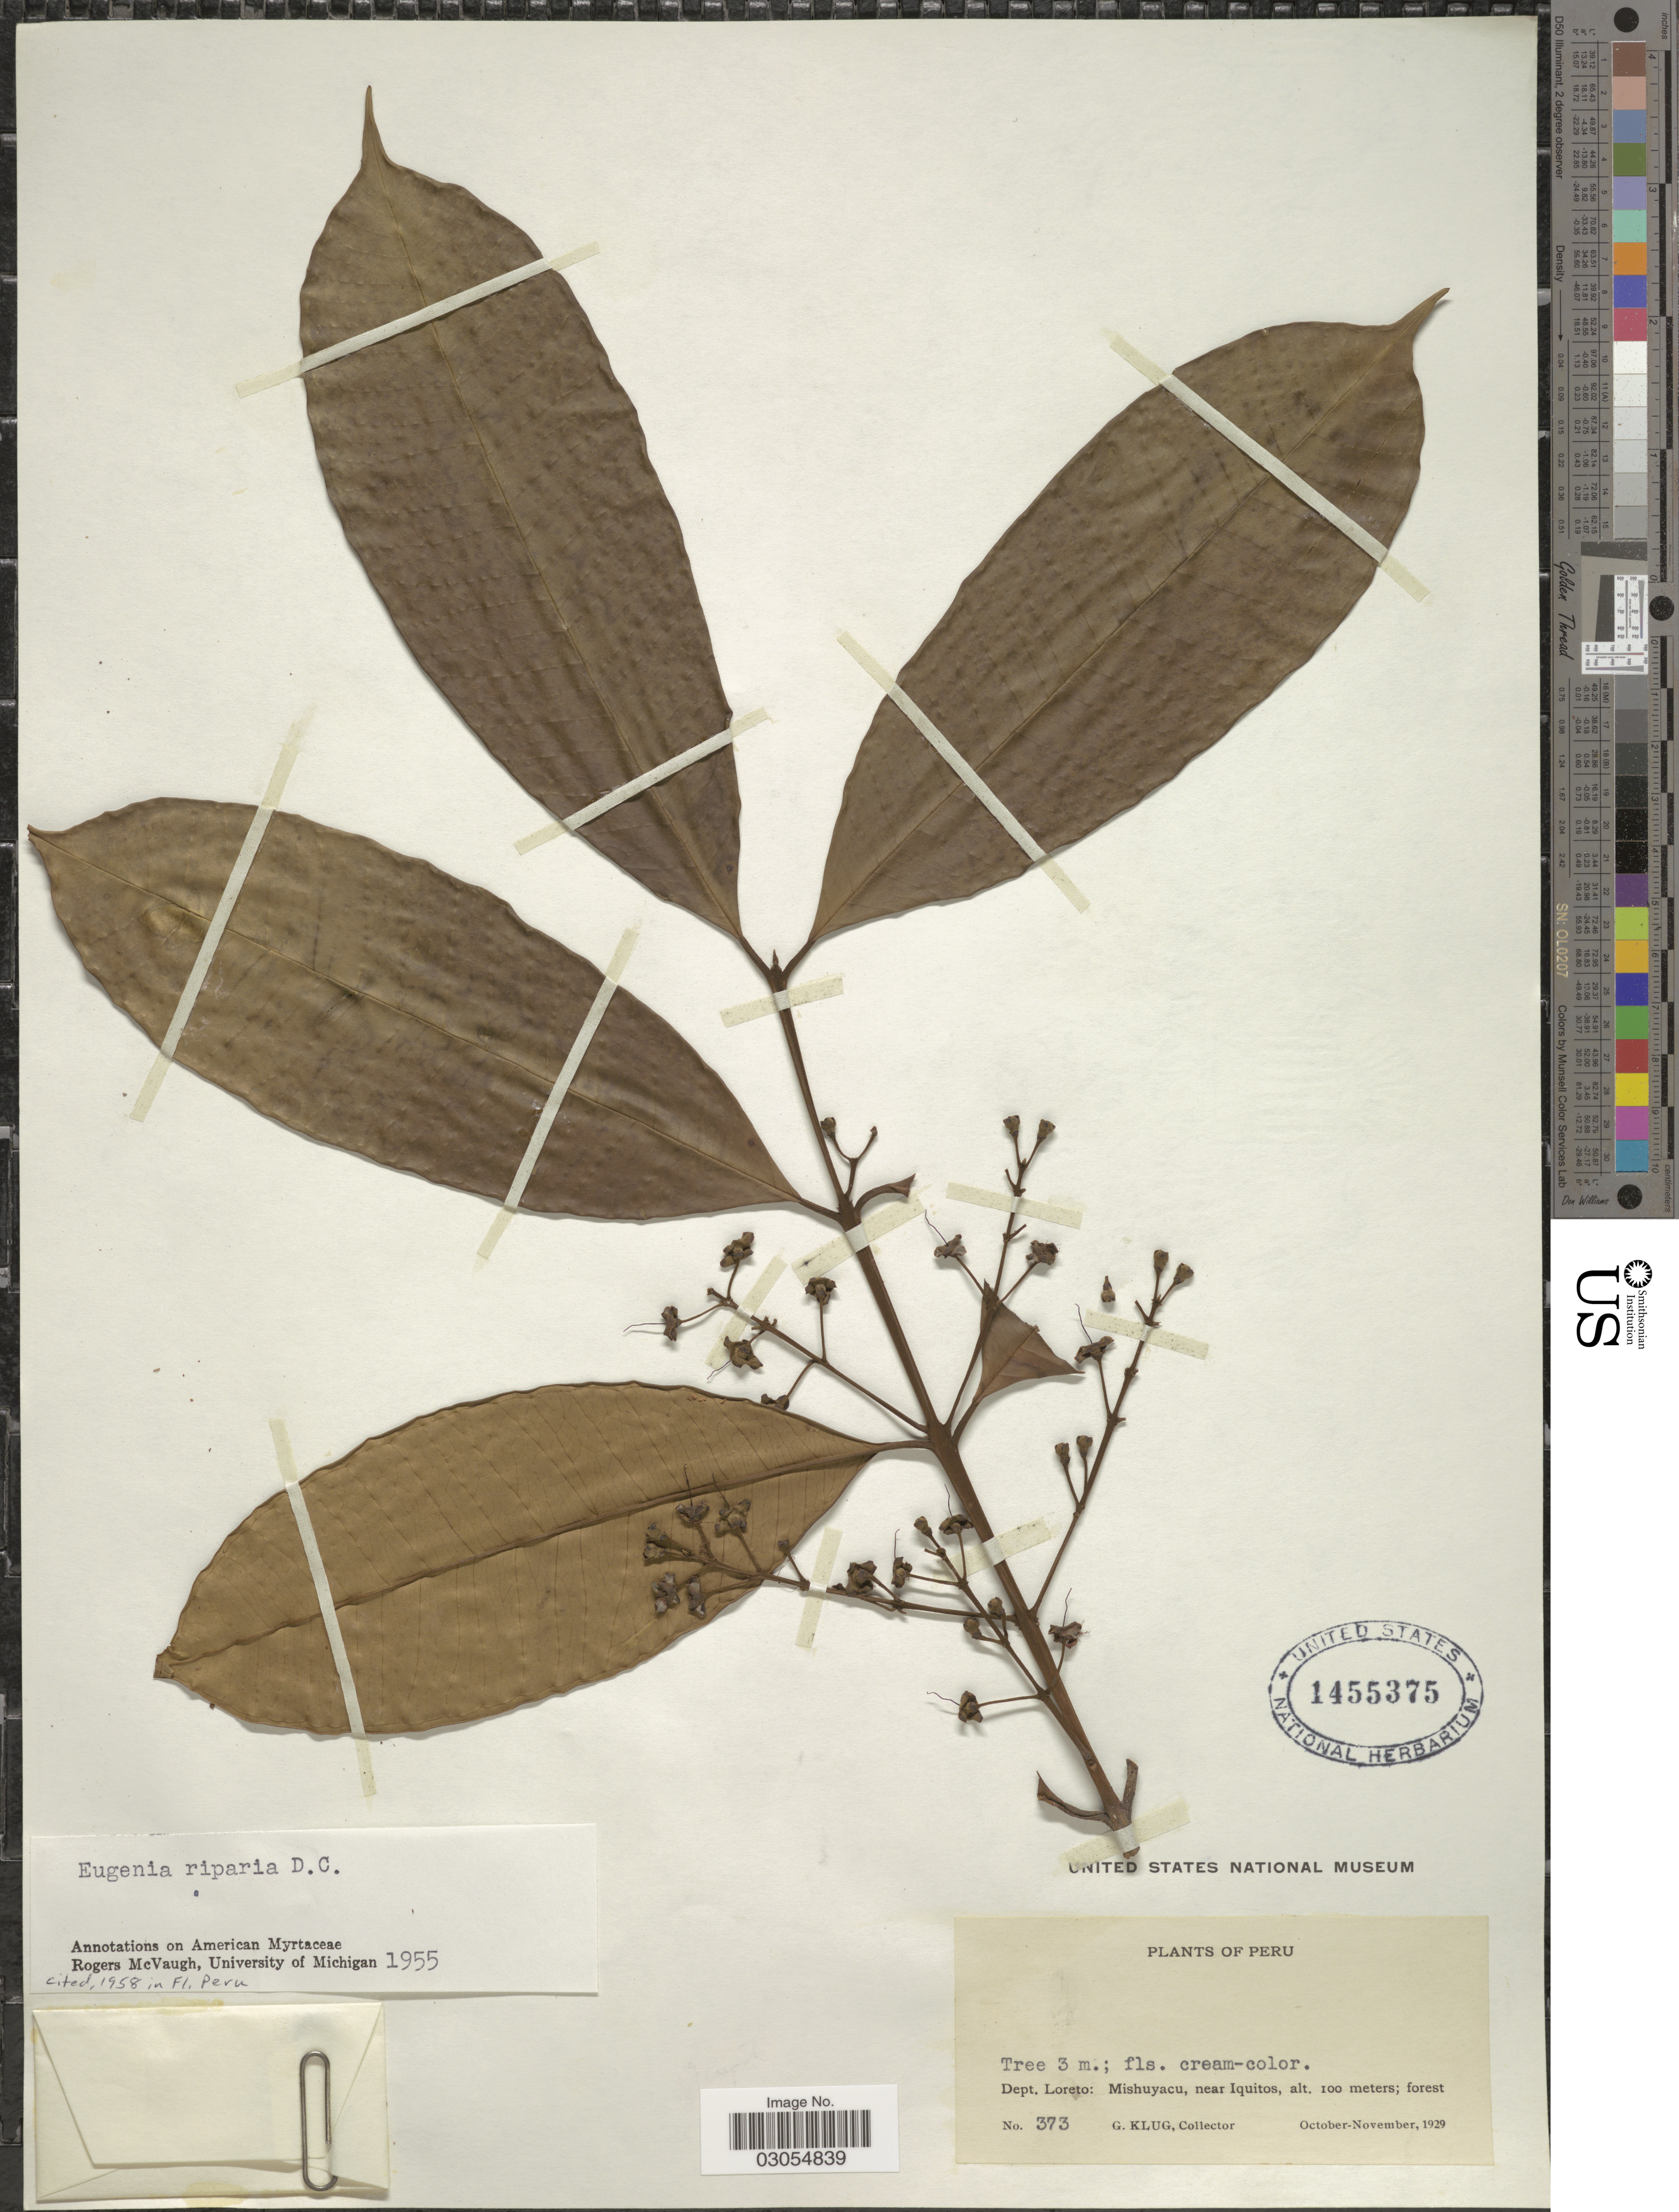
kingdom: Plantae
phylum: Tracheophyta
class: Magnoliopsida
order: Myrtales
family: Myrtaceae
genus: Eugenia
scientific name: Eugenia muricata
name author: DC.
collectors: G. Klug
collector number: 373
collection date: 1929-10/1929-11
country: Peru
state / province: Loreto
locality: Dept. Loreto: Mishuyacu, near Iquitos.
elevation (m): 100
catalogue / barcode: US 1455375